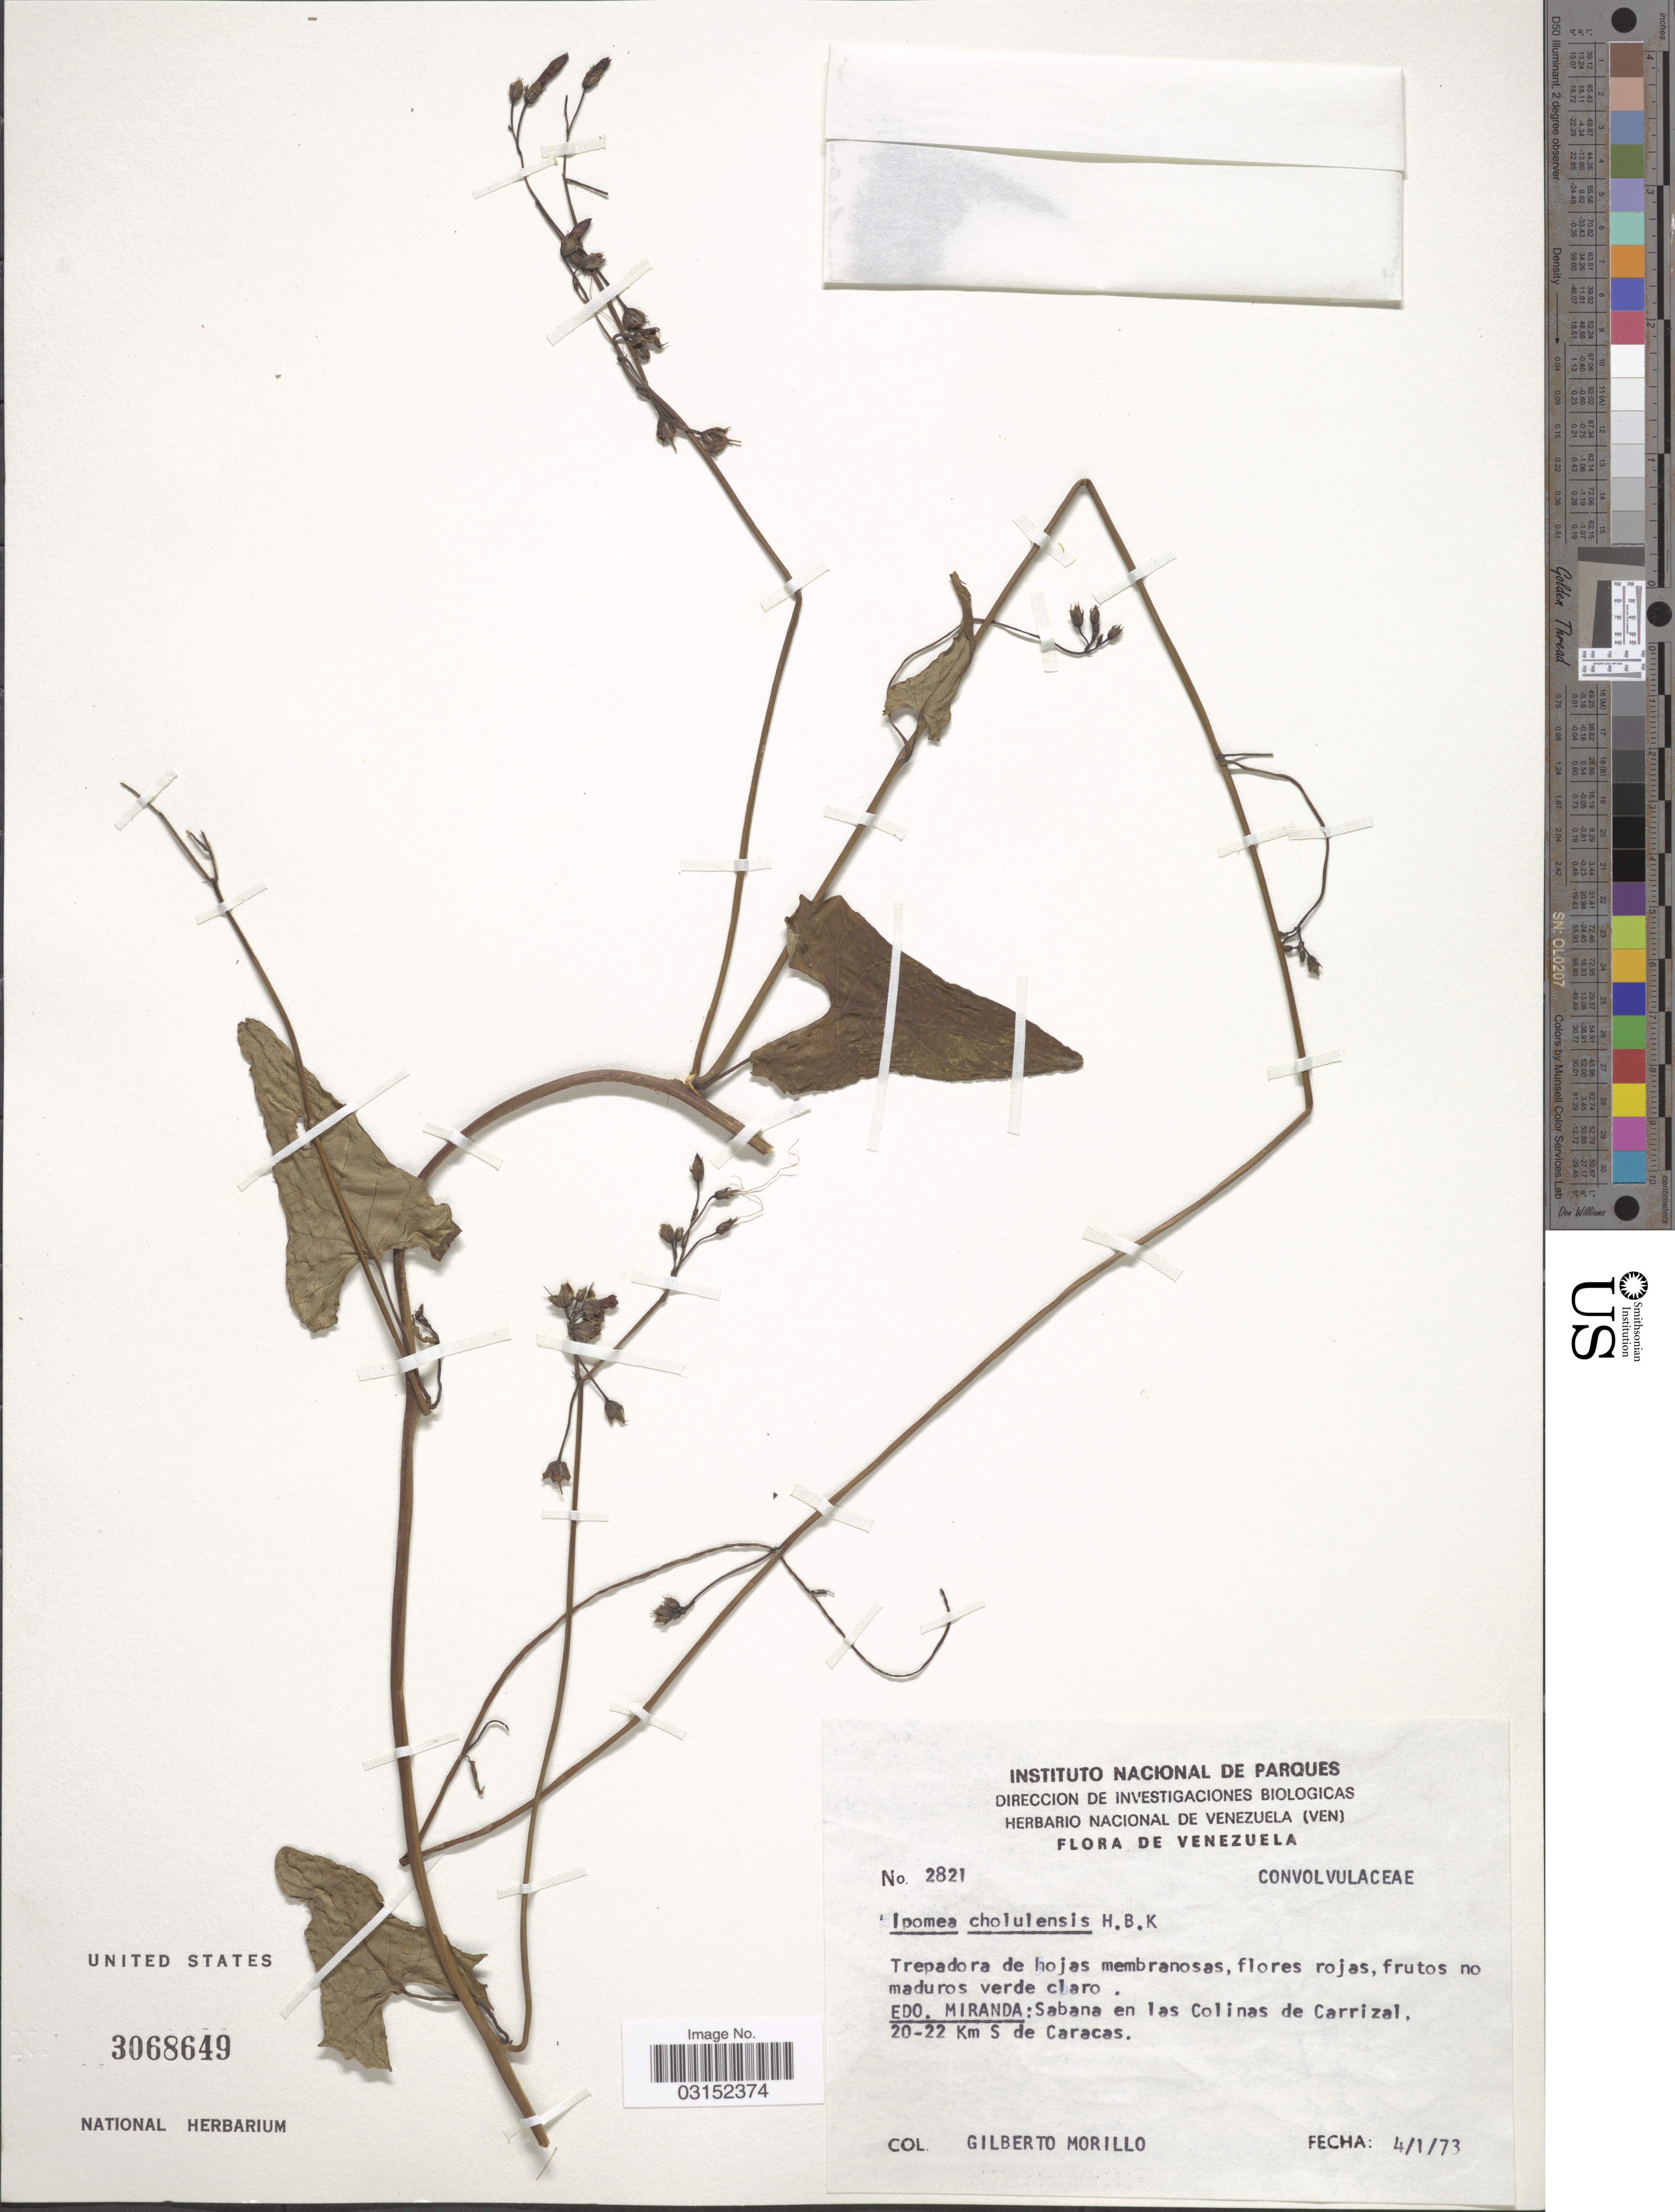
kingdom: Plantae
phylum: Tracheophyta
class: Magnoliopsida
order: Solanales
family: Convolvulaceae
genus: Ipomoea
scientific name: Ipomoea cholulensis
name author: Kunth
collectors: G. N. Morillo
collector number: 2821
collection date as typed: Transcribed d/m/y: 4/1/73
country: Venezuela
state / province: Miranda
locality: Edo. Miranda: Sabana en las Colinas de Carrizal, 20-22 Km S de Caracas.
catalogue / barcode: US 3068649